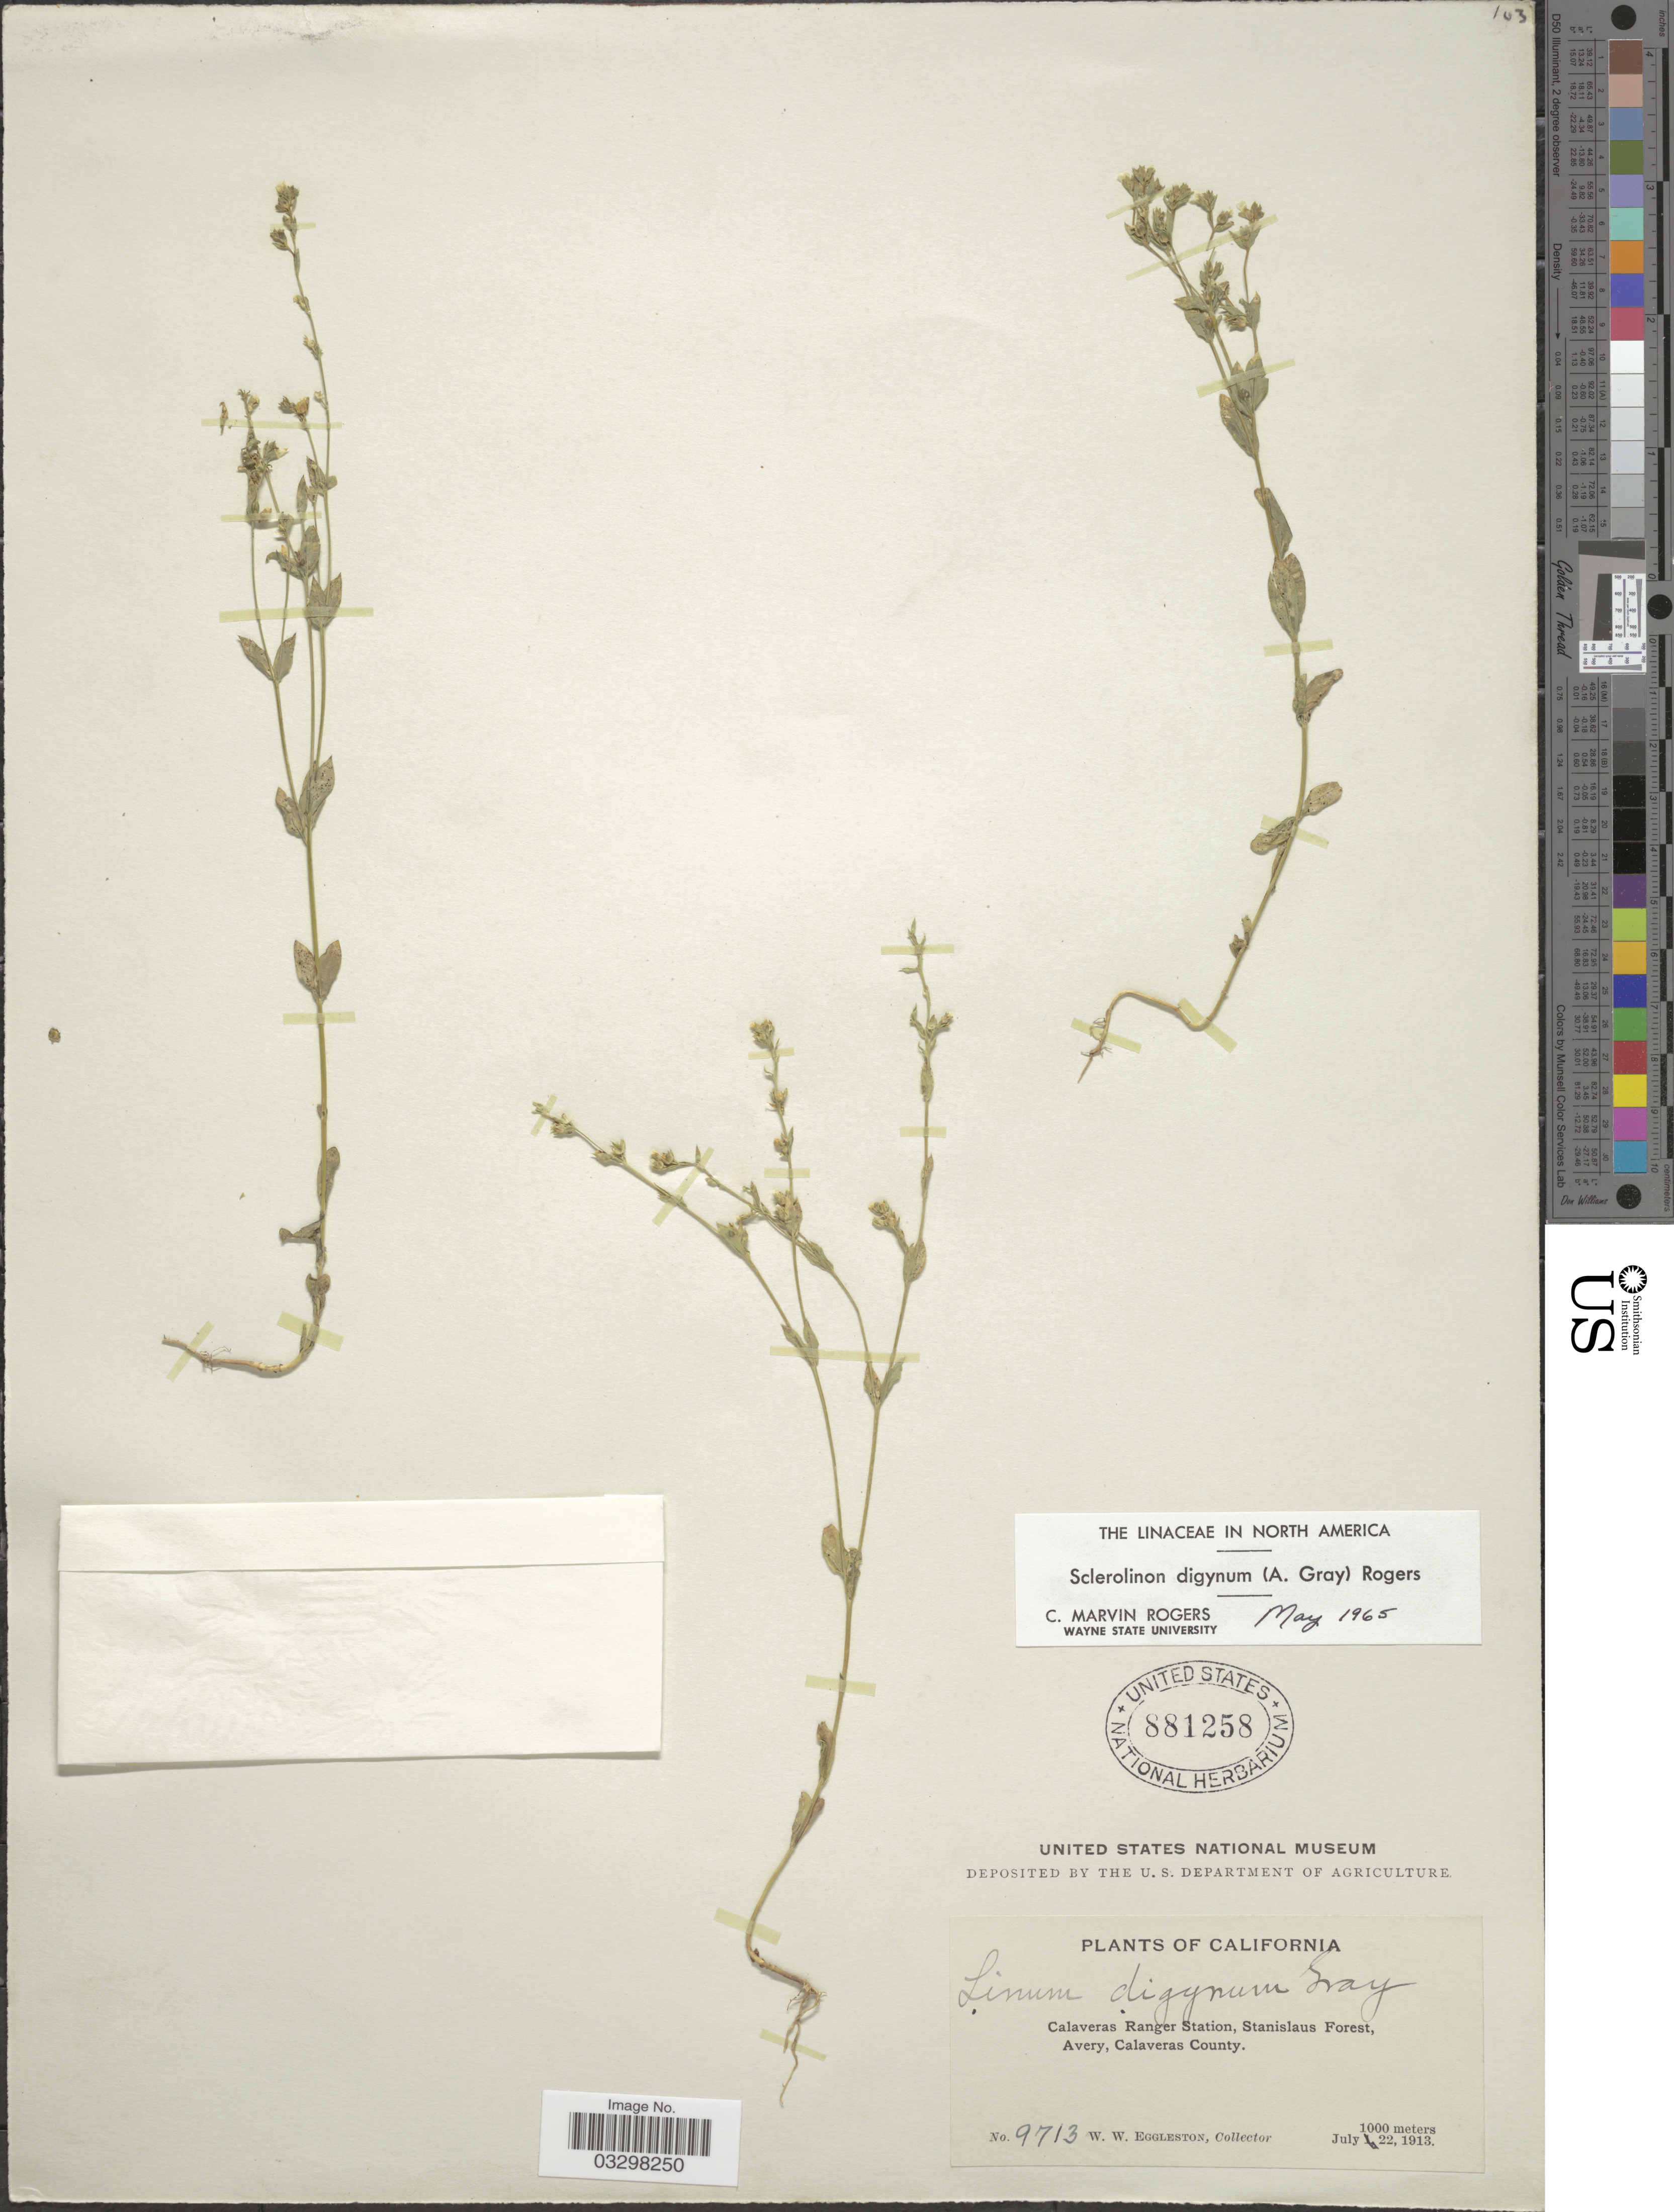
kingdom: Plantae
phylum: Tracheophyta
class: Magnoliopsida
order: Malpighiales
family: Linaceae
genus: Linum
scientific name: Linum digynum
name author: A. Gray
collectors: W. W. Eggleston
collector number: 9713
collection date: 1913-07-22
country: United States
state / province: California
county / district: Calaveras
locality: Calaveras Ranger Station, Stanislaus Forest, Avery, Calaveras County.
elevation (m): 1000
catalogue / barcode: US 881258